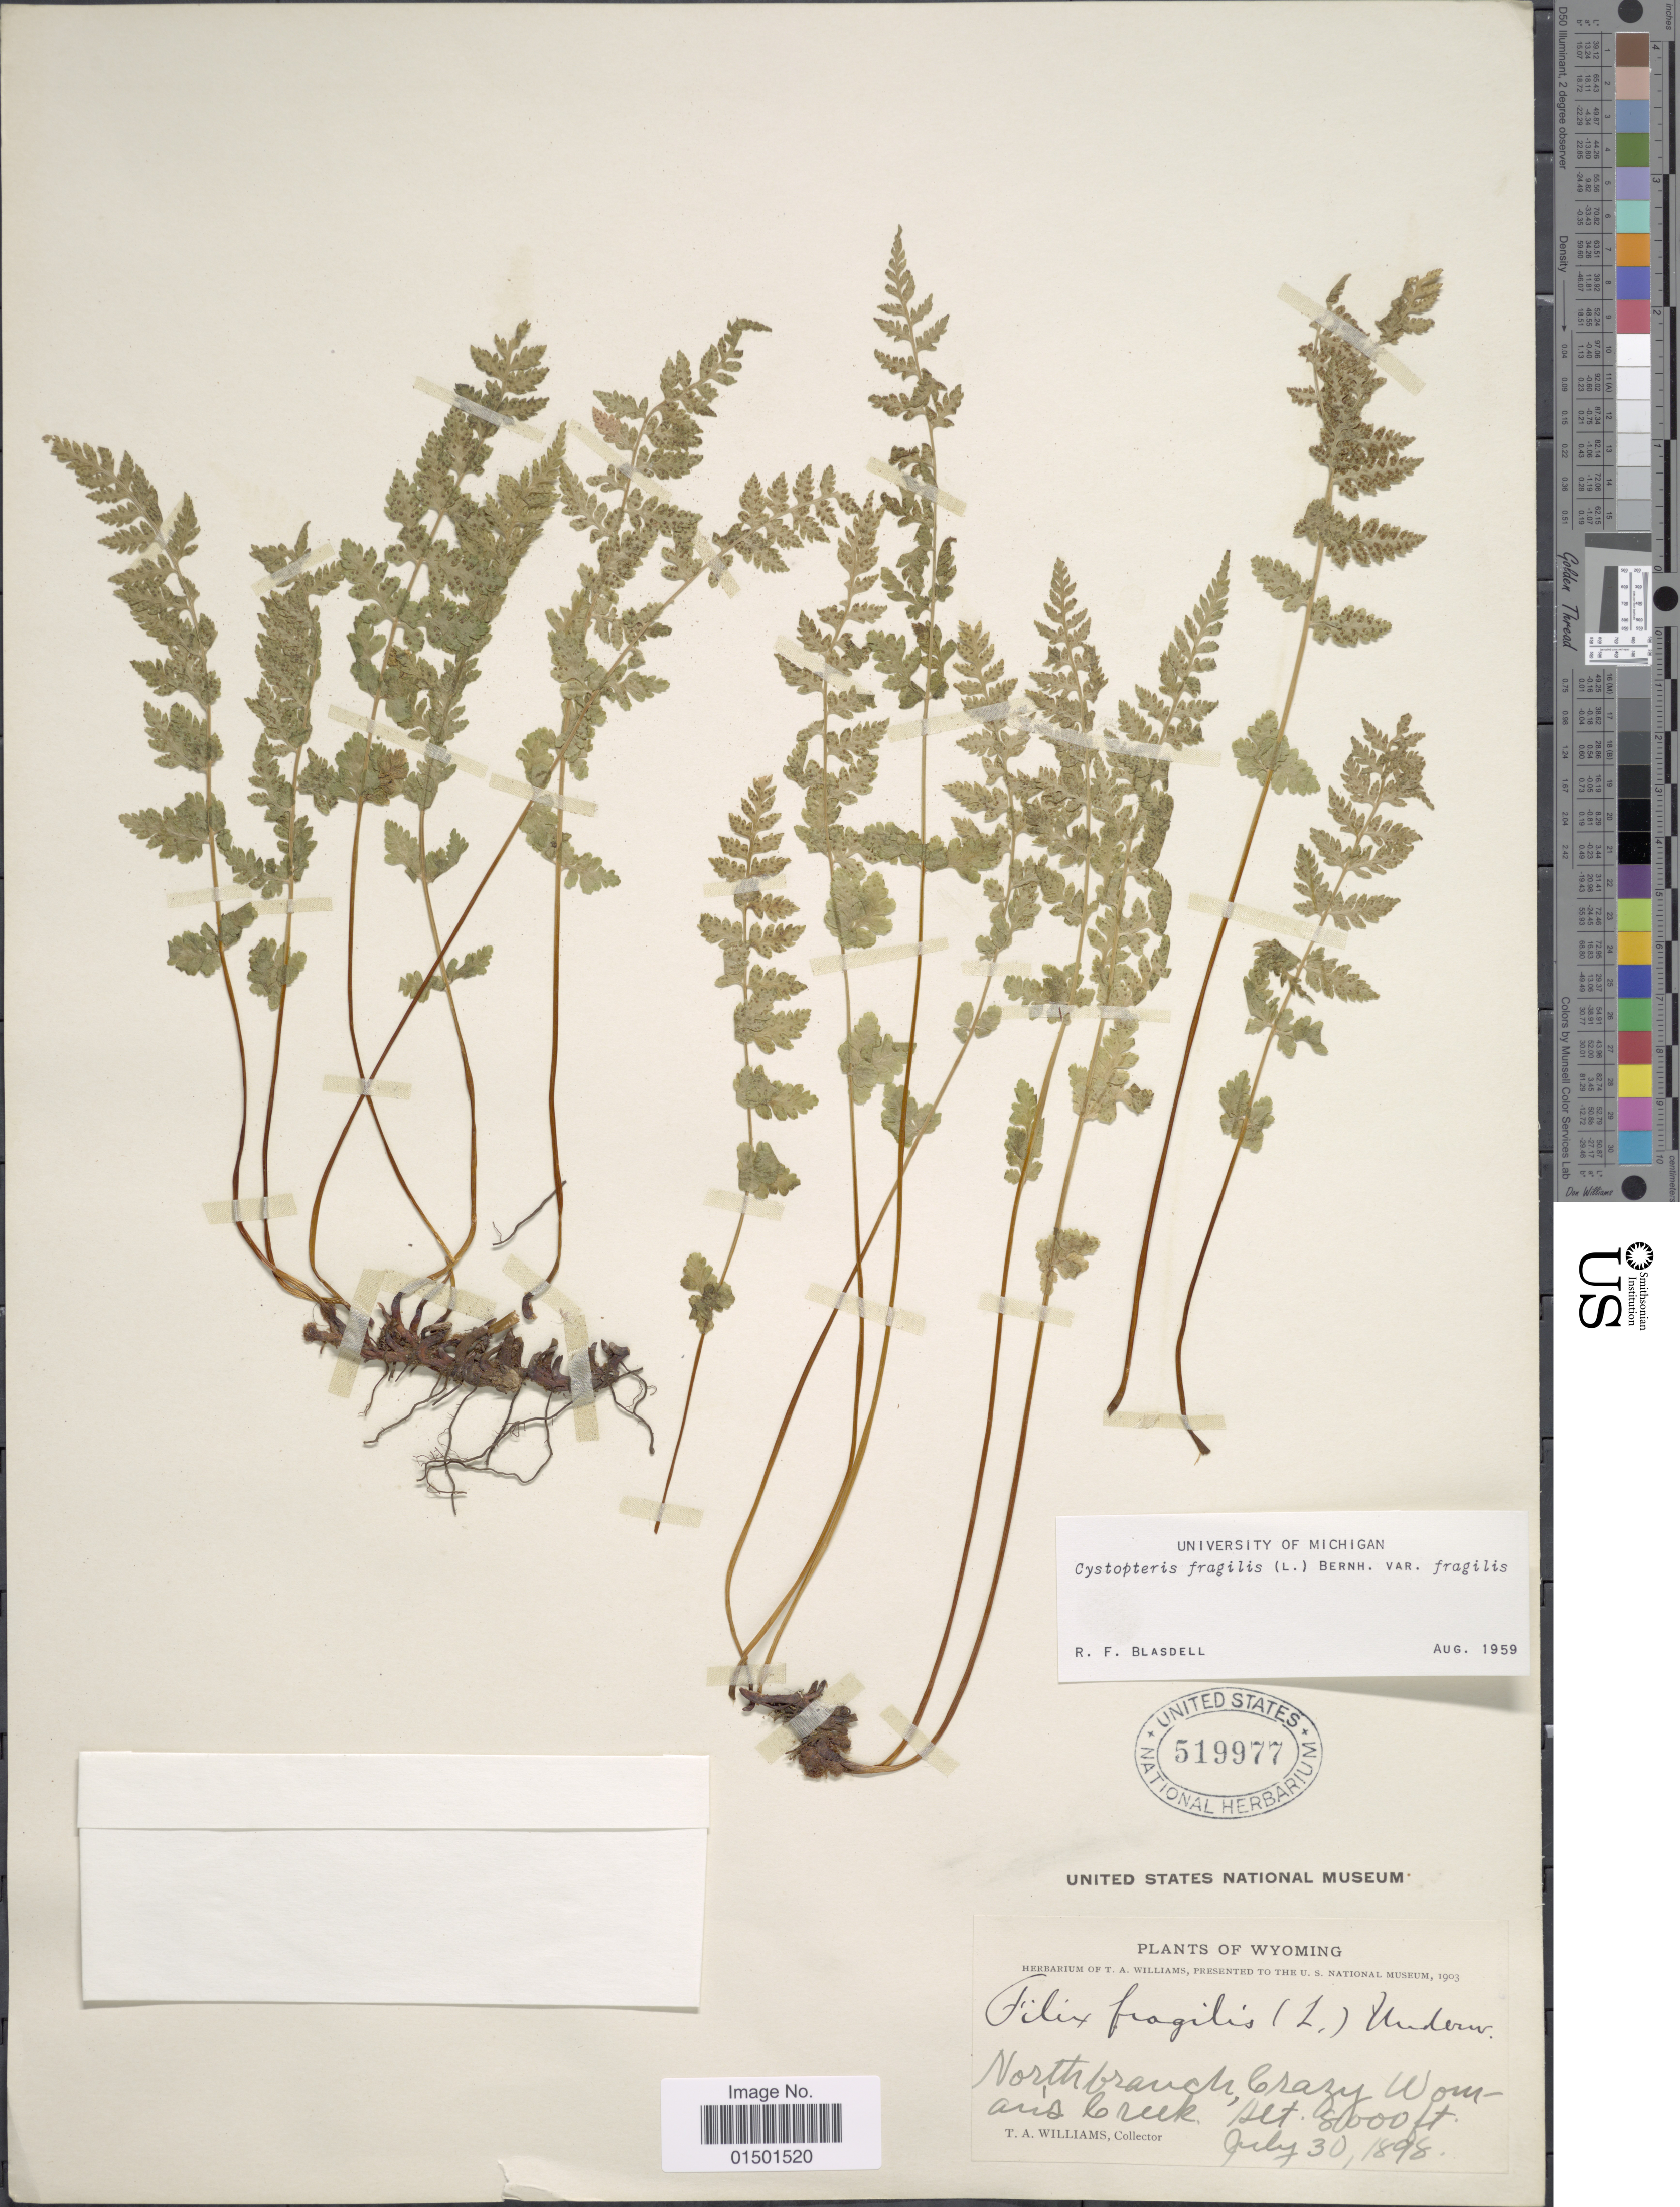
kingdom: Plantae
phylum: Tracheophyta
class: Polypodiopsida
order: Polypodiales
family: Cystopteridaceae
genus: Cystopteris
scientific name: Cystopteris fragilis var. fragilis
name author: (L.) Bernh.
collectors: T. A. Williams (herbarium)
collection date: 1898-07-30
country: United States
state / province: Wyoming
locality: North Branch, Crazy Woman's Creek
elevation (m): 2438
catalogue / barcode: US 519977